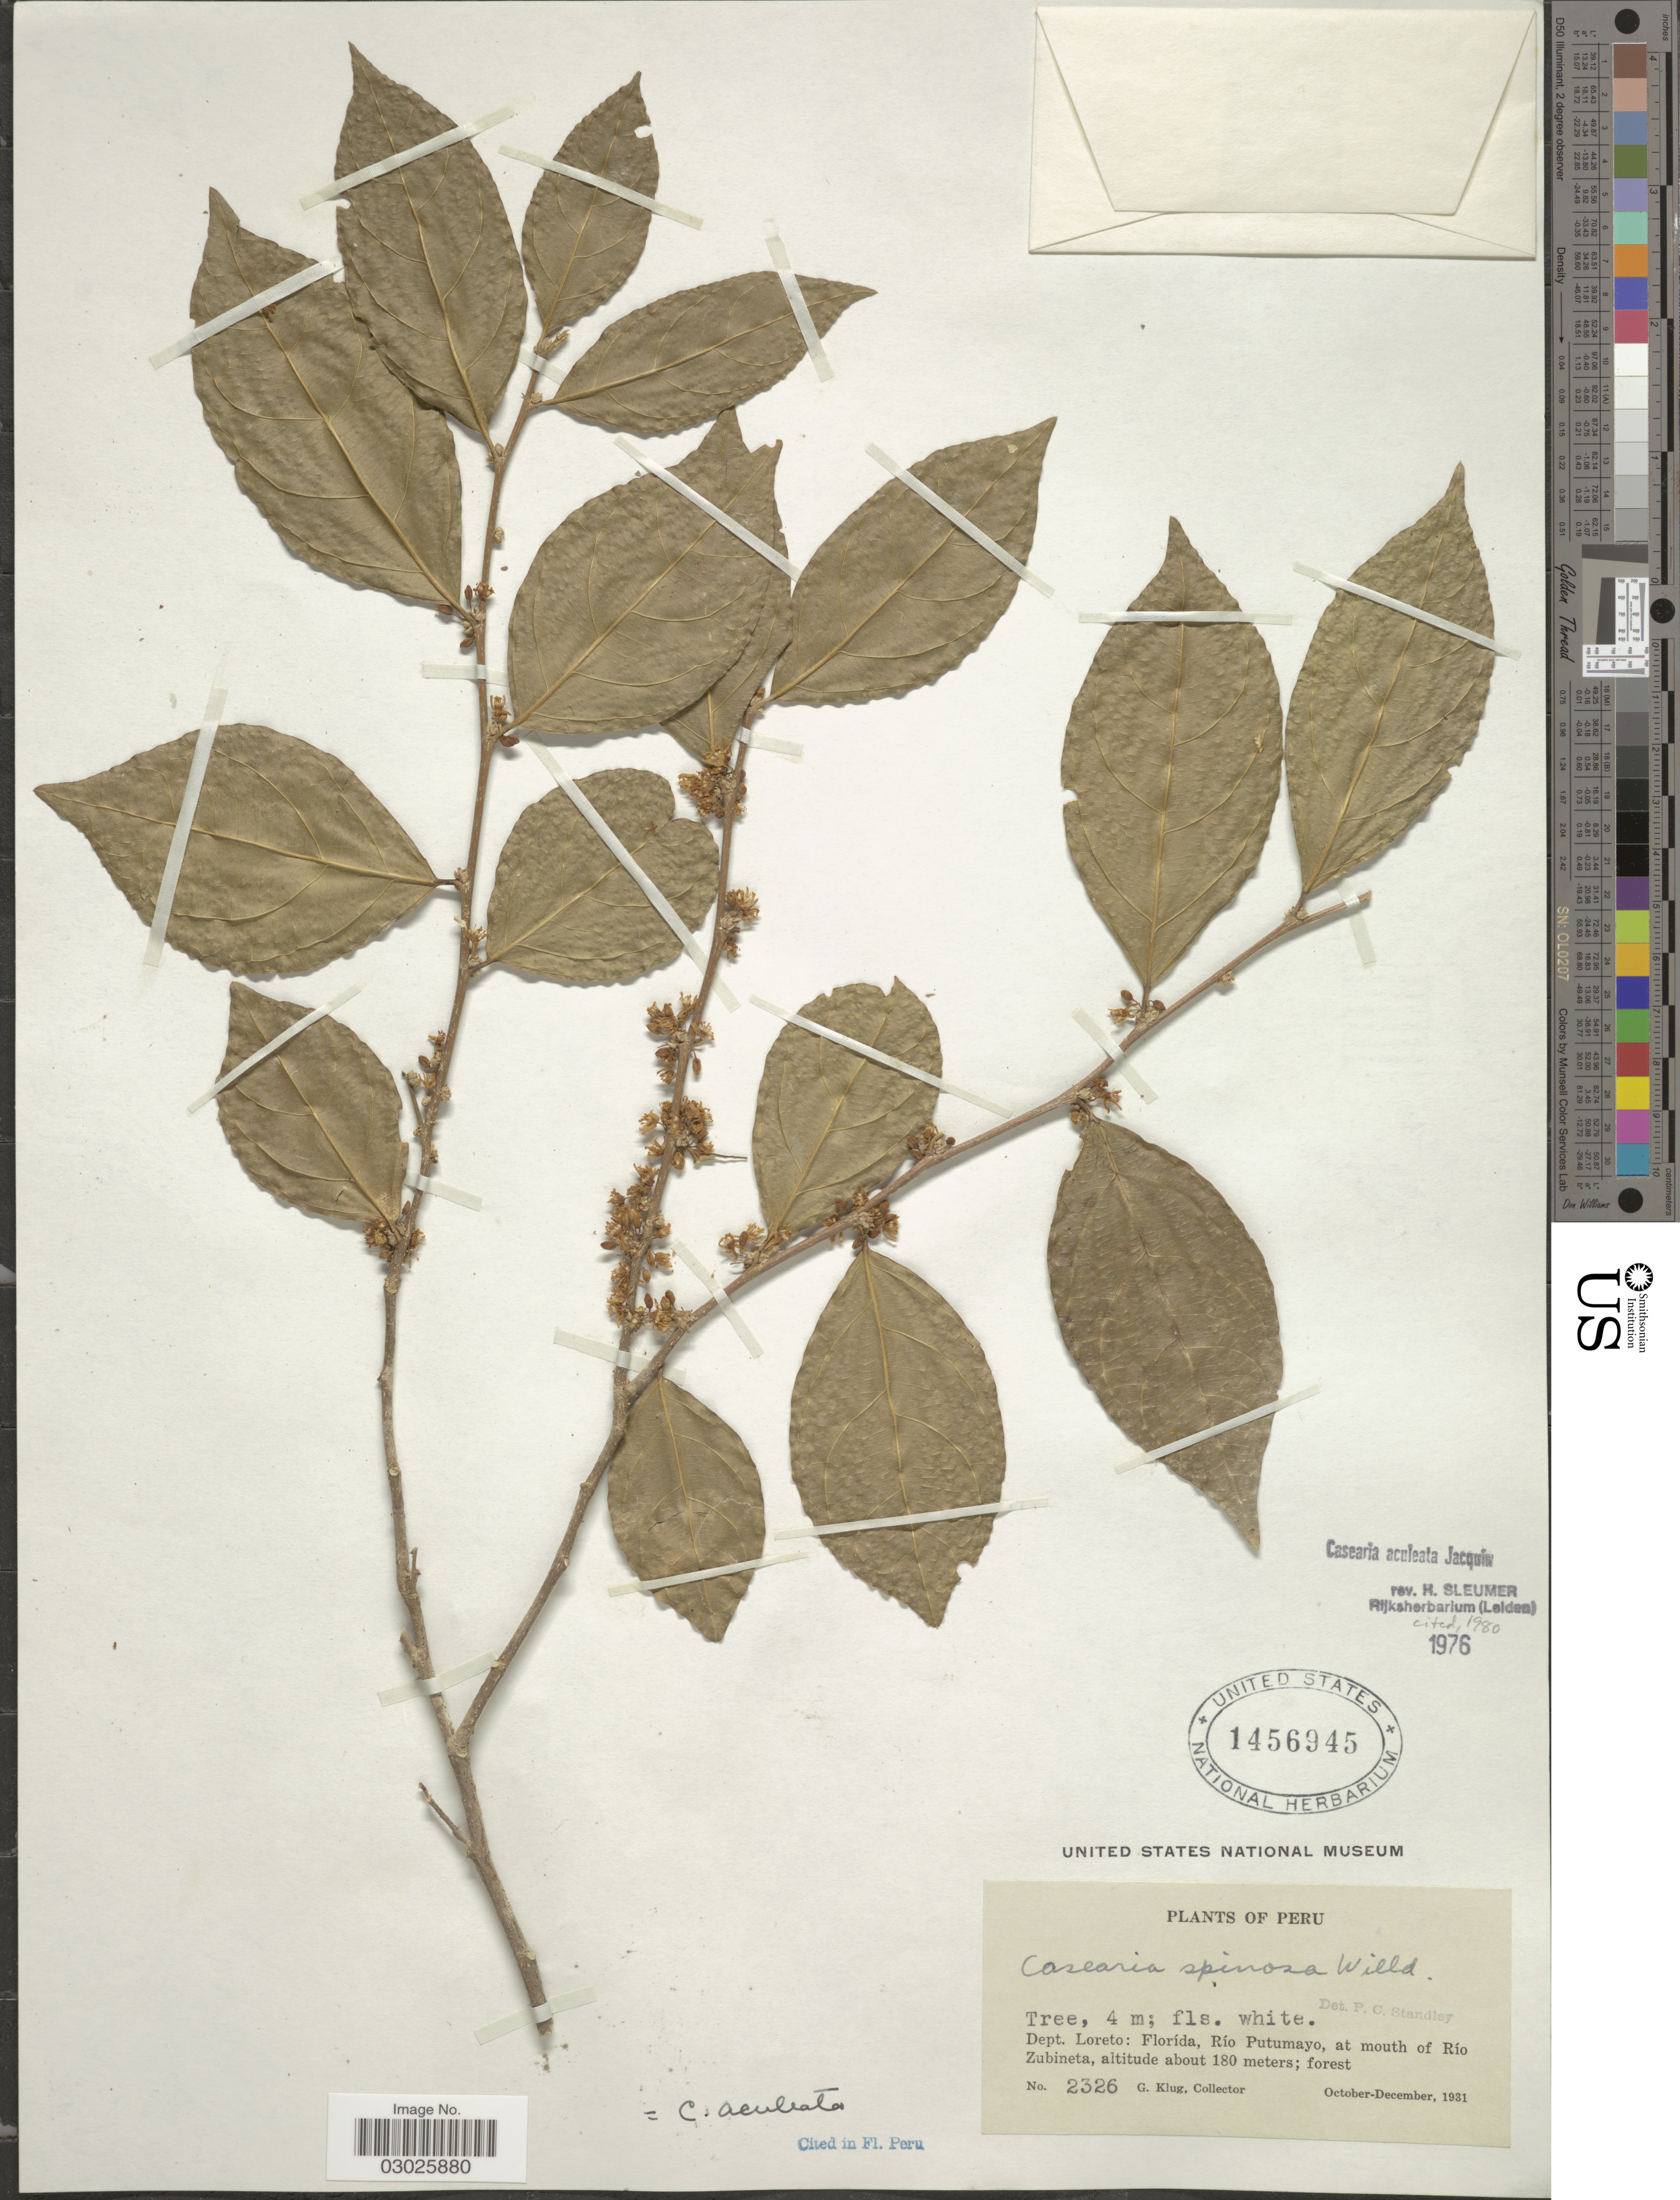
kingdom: Plantae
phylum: Tracheophyta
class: Magnoliopsida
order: Malpighiales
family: Salicaceae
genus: Casearia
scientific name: Casearia aculeata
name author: Jacq.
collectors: G. Klug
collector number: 2326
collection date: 1931-10/1931-12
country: Peru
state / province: Loreto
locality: Dept. Loreto: Florída, Río Putumayo, at mouth of Río Zubineta.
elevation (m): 180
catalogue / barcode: US 1456945